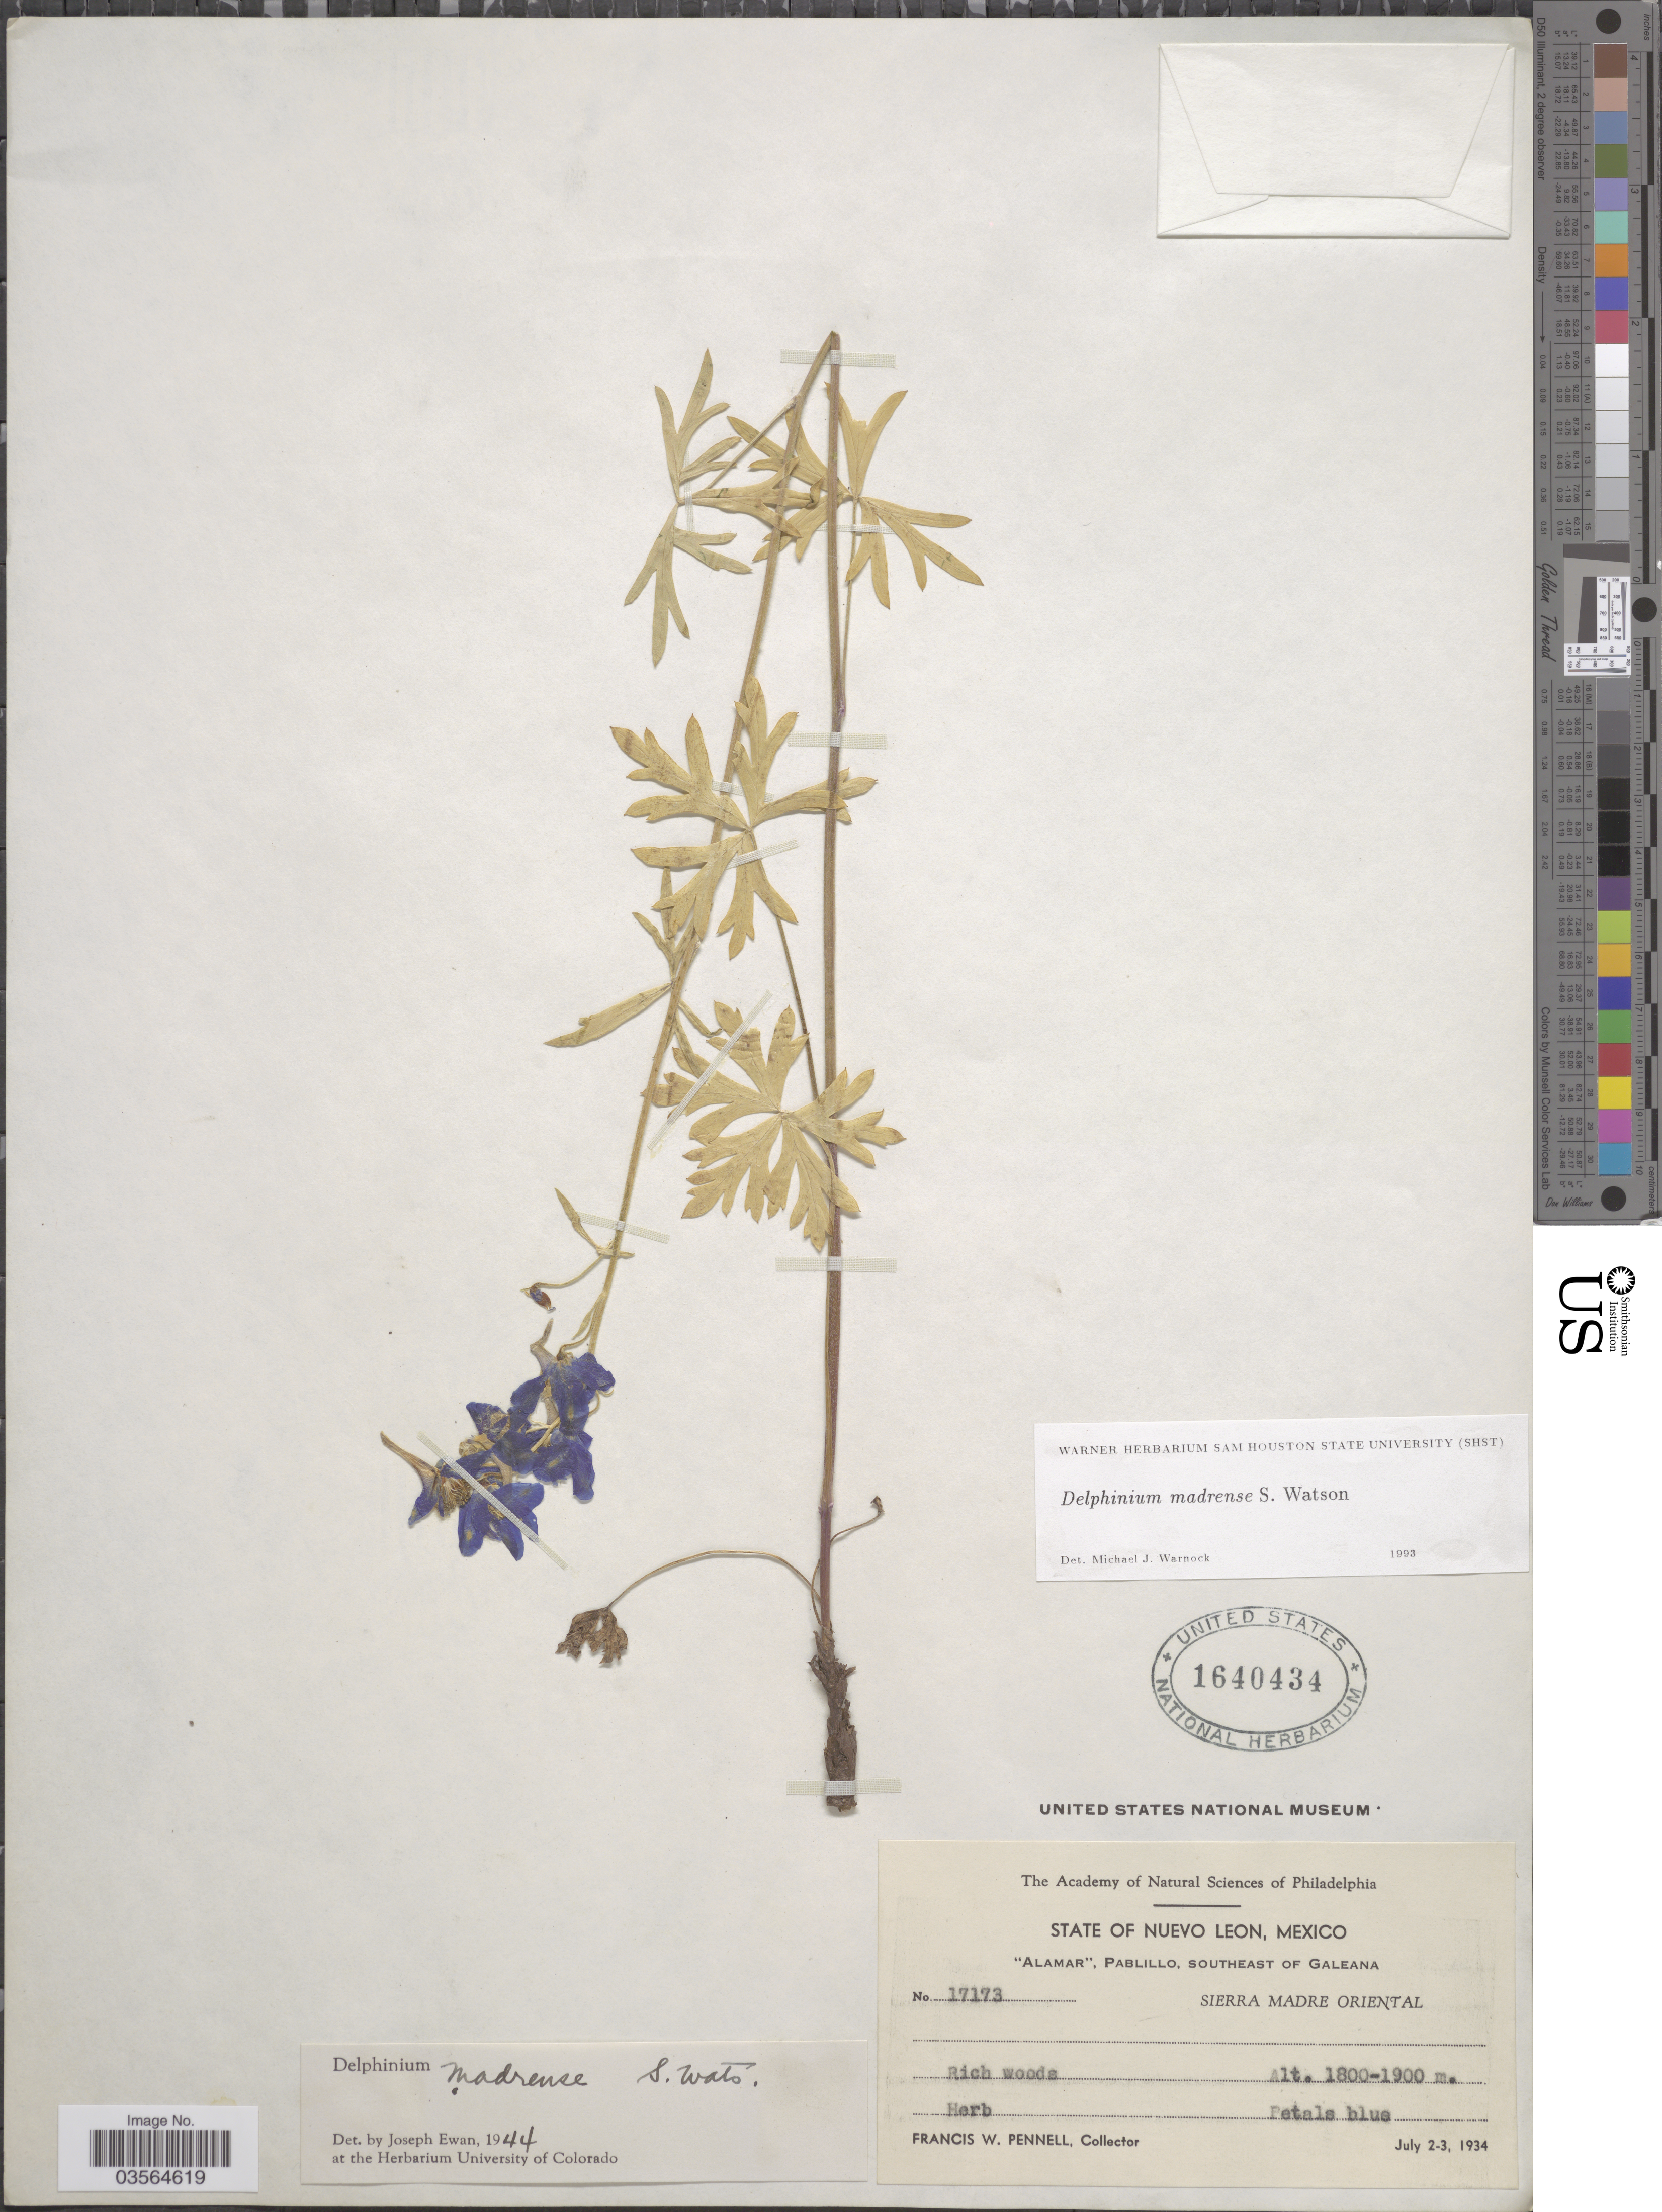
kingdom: Plantae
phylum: Tracheophyta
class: Magnoliopsida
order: Ranunculales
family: Ranunculaceae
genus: Delphinium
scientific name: Delphinium madrense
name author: S. Watson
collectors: F. W. Pennell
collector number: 17173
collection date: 1934-07-02/1934-07-03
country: Mexico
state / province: Nuevo León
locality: Alamar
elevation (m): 1800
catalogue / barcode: US 1640434